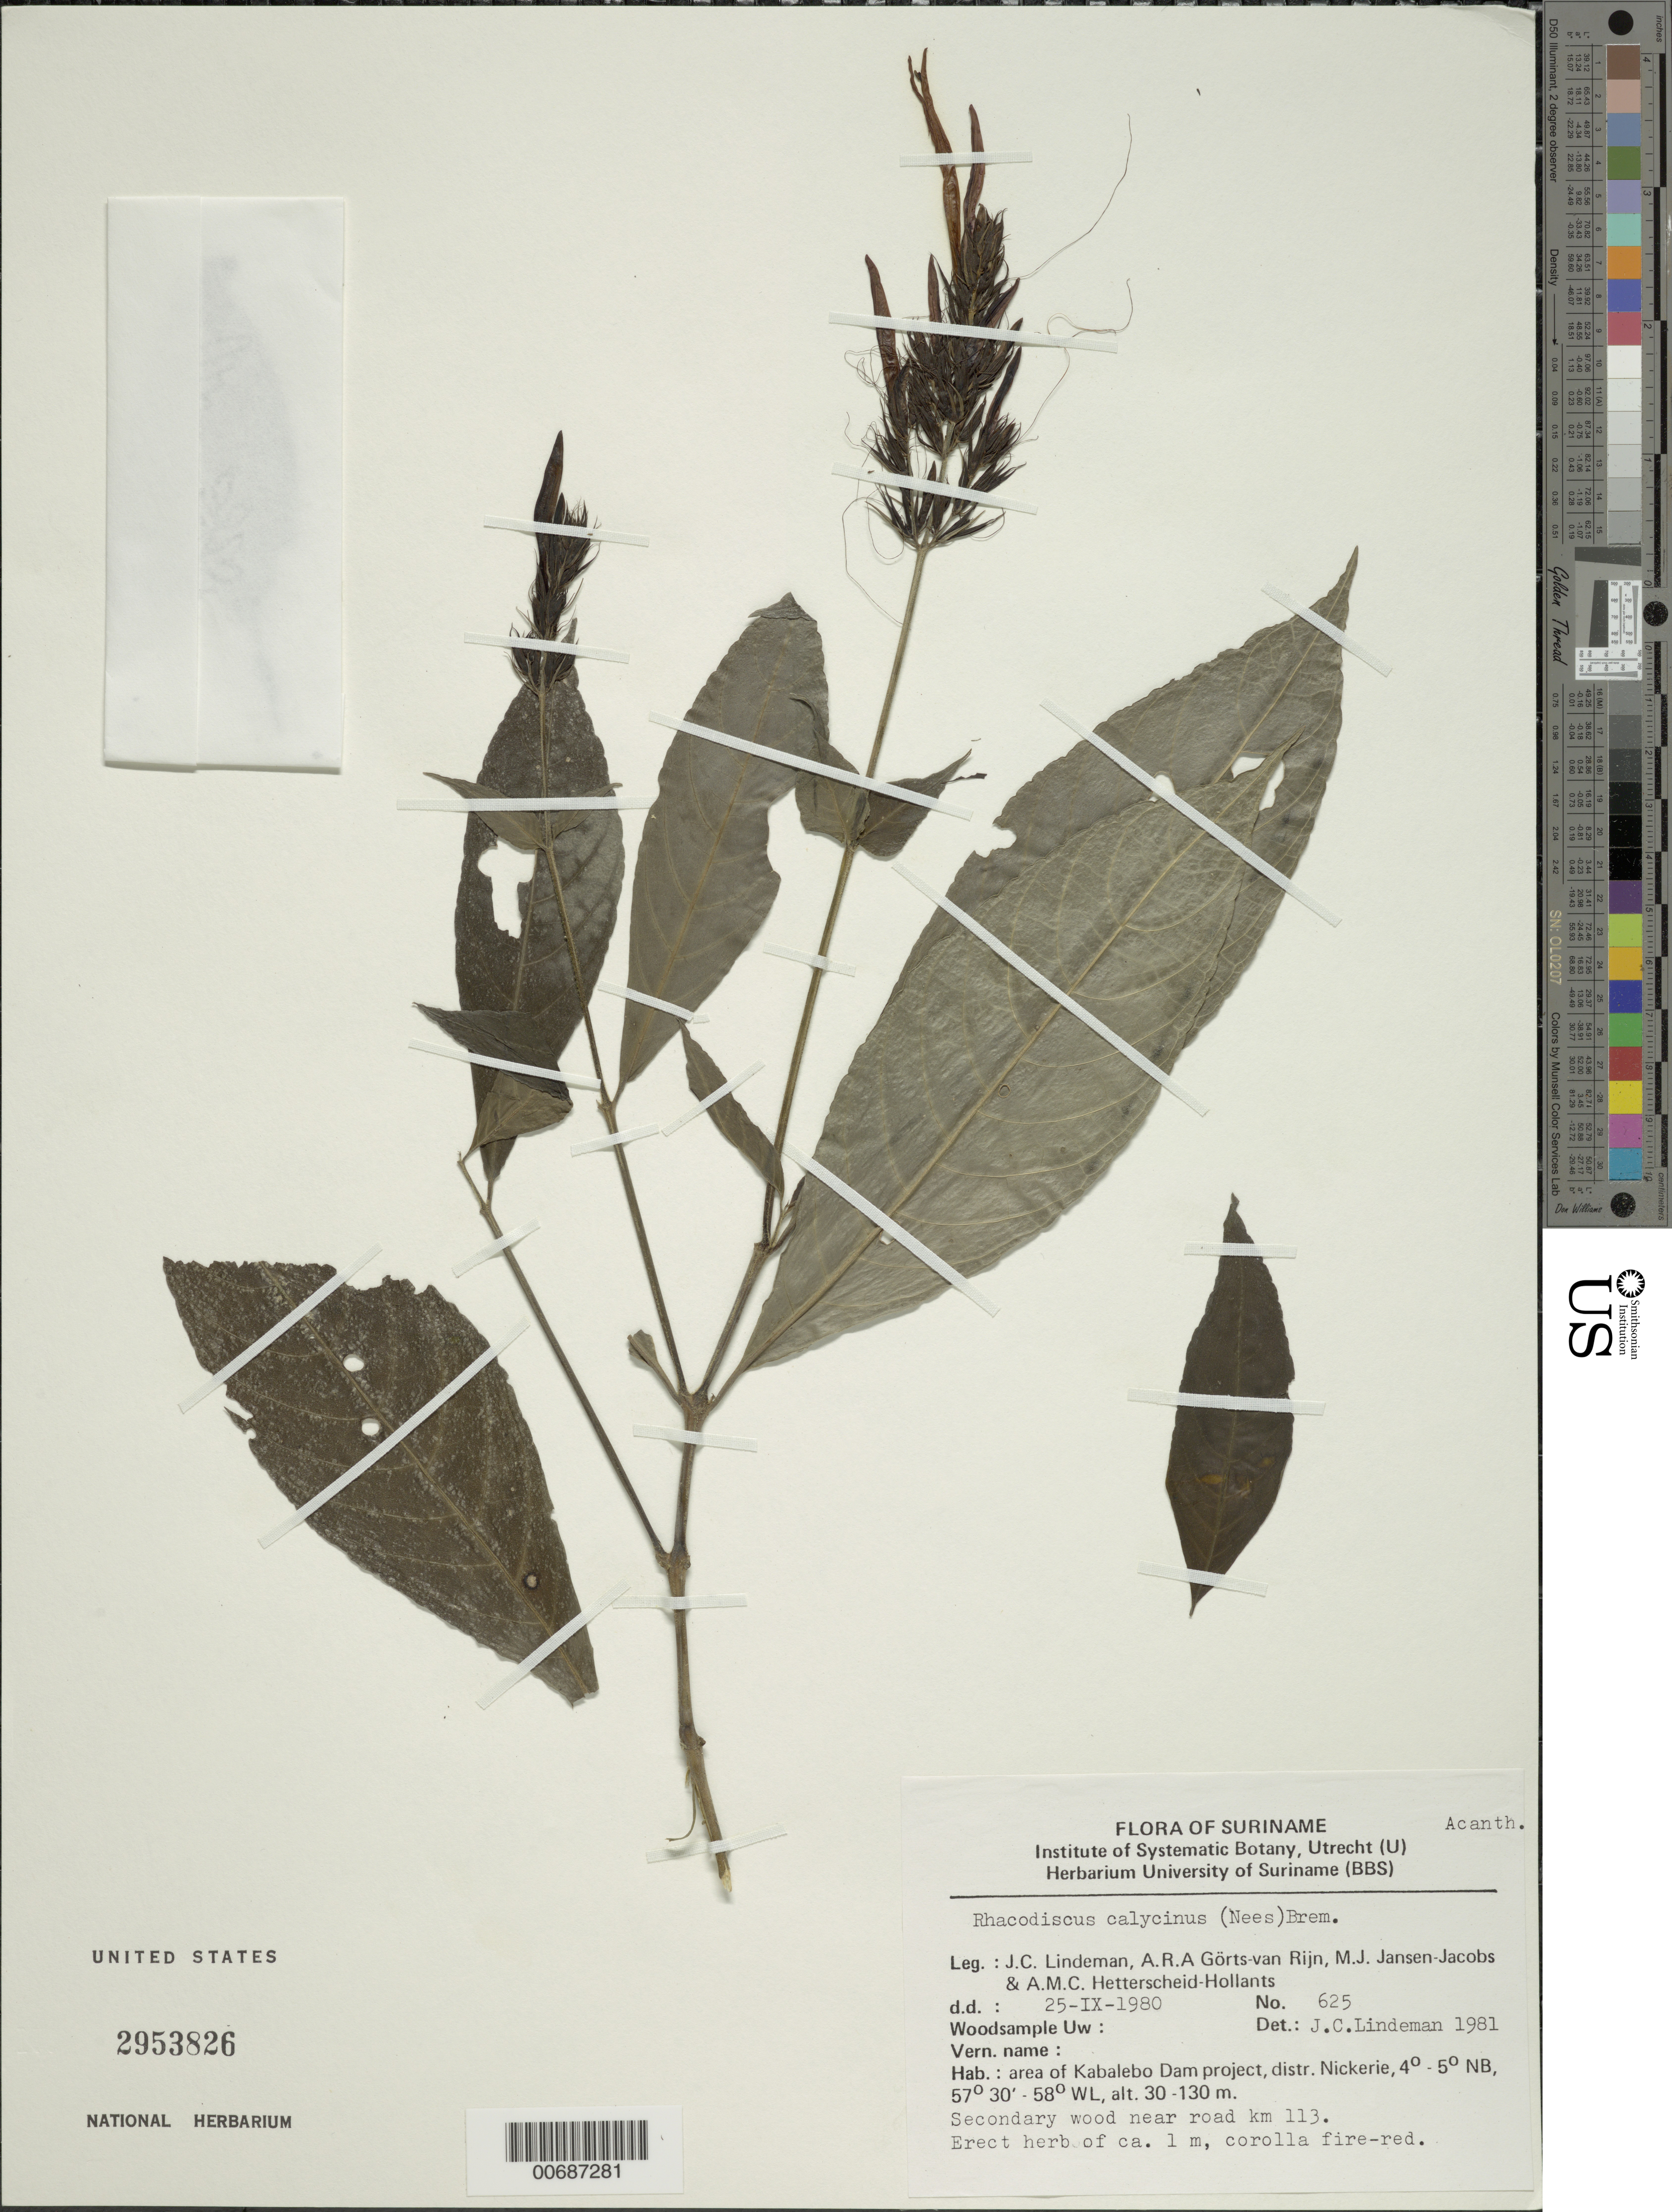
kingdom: Plantae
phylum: Tracheophyta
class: Magnoliopsida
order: Lamiales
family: Acanthaceae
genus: Rhacodiscus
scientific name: Rhacodiscus calycinus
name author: (Nees) Bremek.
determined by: Lindeman, J. C.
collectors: J. C. Lindeman, A. .R. A. Görts-van Rijn, M. J. Jansen-Jacobs & A. Hetterscheid-Hollants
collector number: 80 625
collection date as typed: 25-Sep-80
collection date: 1980-09-25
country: Suriname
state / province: Nickerie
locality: Kabalebo Dam project area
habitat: Secondary wood near road km 113.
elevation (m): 30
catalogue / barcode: US 2953826